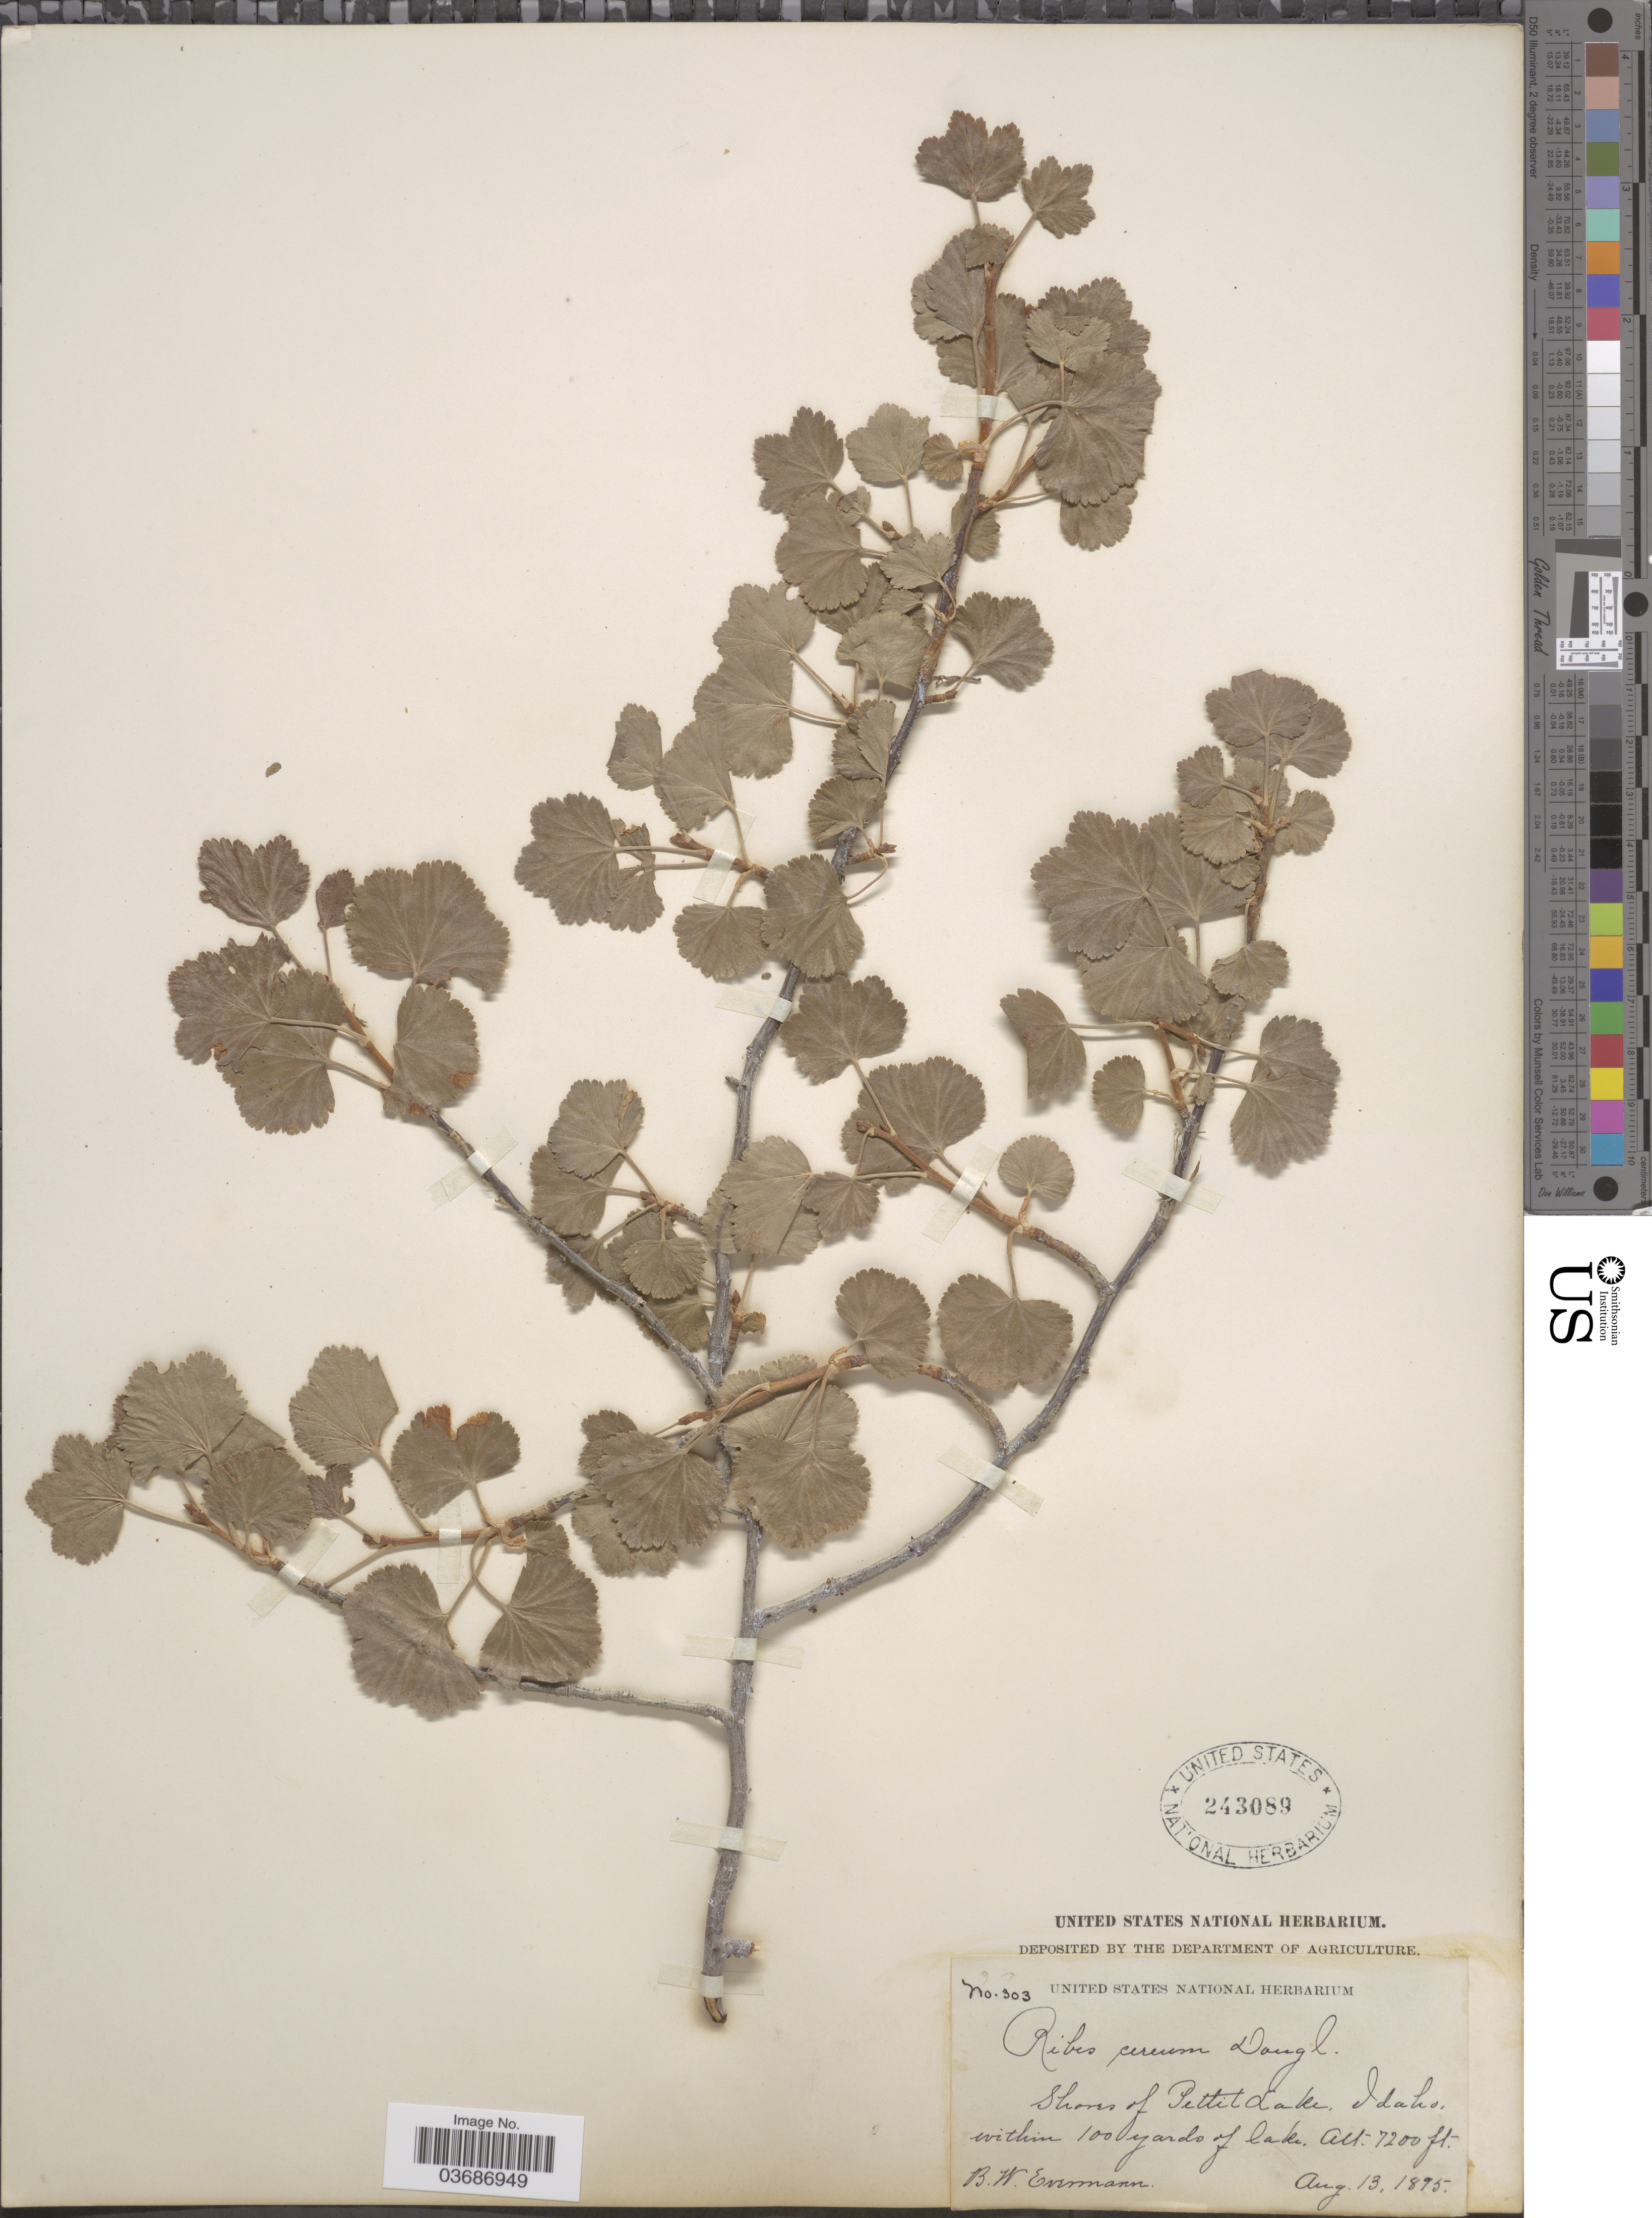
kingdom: Plantae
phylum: Tracheophyta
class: Magnoliopsida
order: Saxifragales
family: Grossulariaceae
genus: Ribes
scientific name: Ribes cereum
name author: Douglas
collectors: B. W. Evermann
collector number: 303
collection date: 1895-08-13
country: United States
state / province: Idaho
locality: Shores of Pettit Lake.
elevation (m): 2195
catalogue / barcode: US 243089